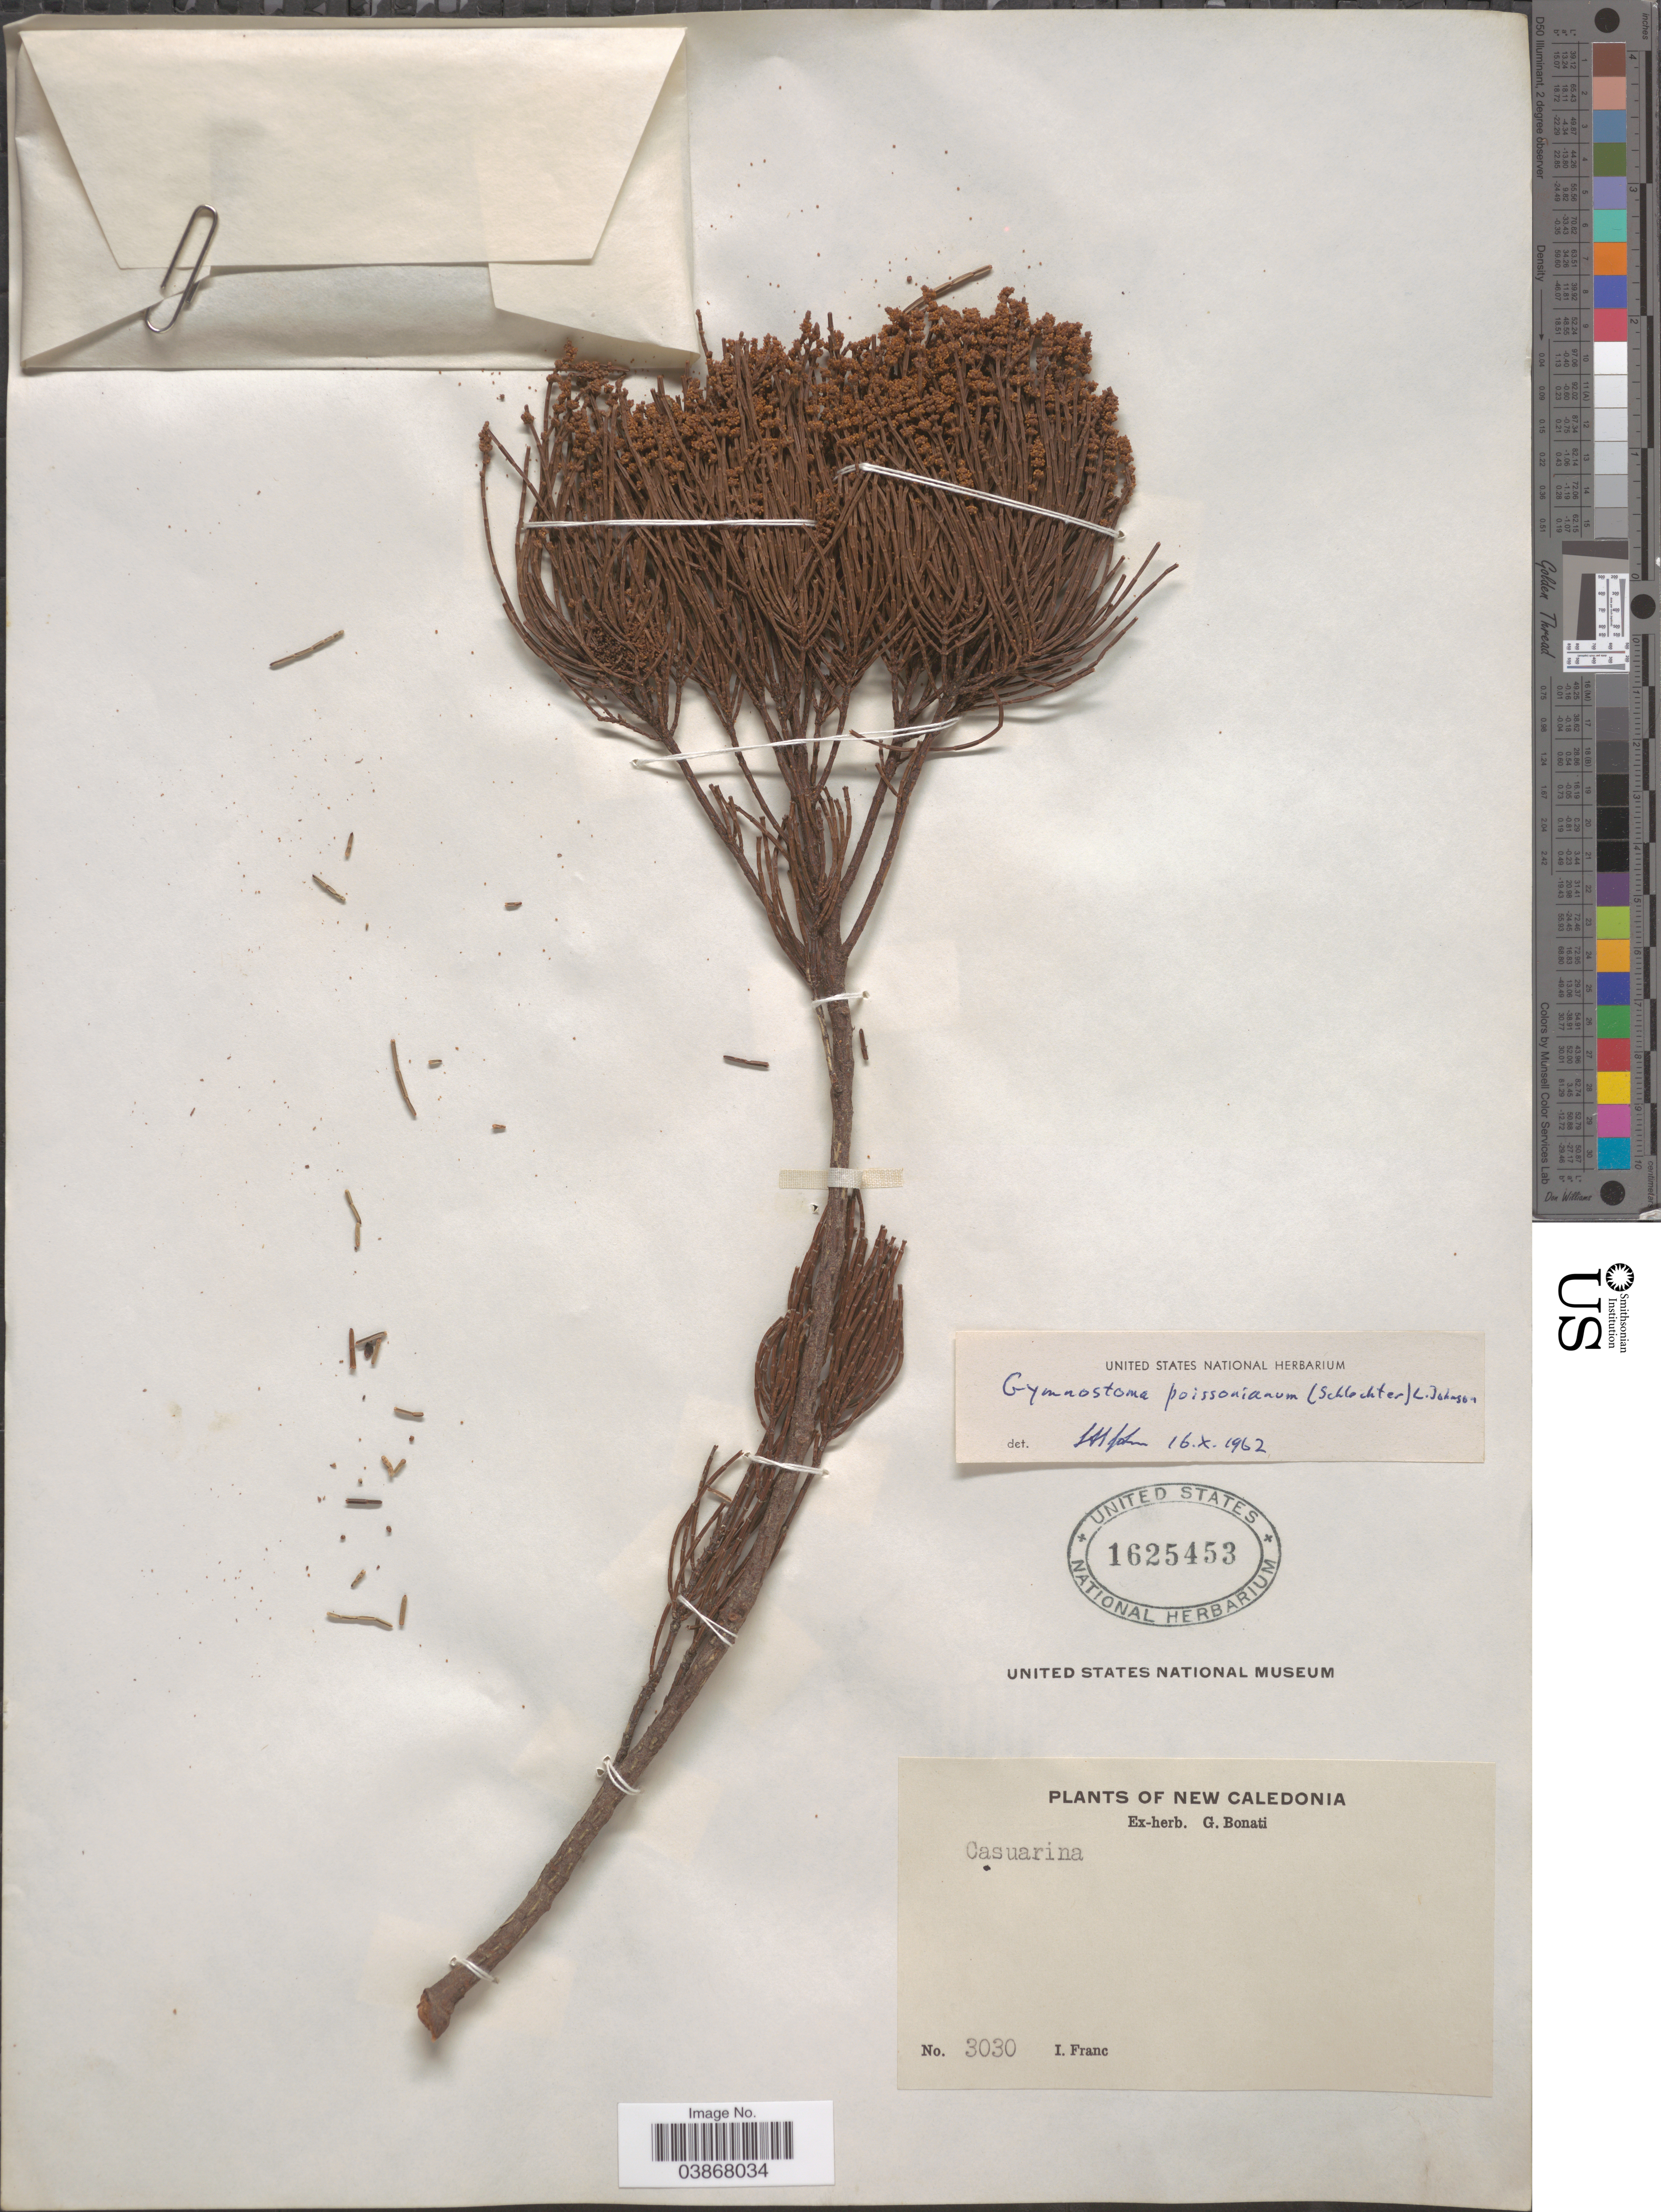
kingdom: Plantae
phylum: Tracheophyta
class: Magnoliopsida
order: Fagales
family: Casuarinaceae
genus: Gymnostoma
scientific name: Gymnostoma poissonianum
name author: (Schltr.) L.A.S. Johnson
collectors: I. Franc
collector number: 3030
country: New Caledonia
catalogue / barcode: US 1625453